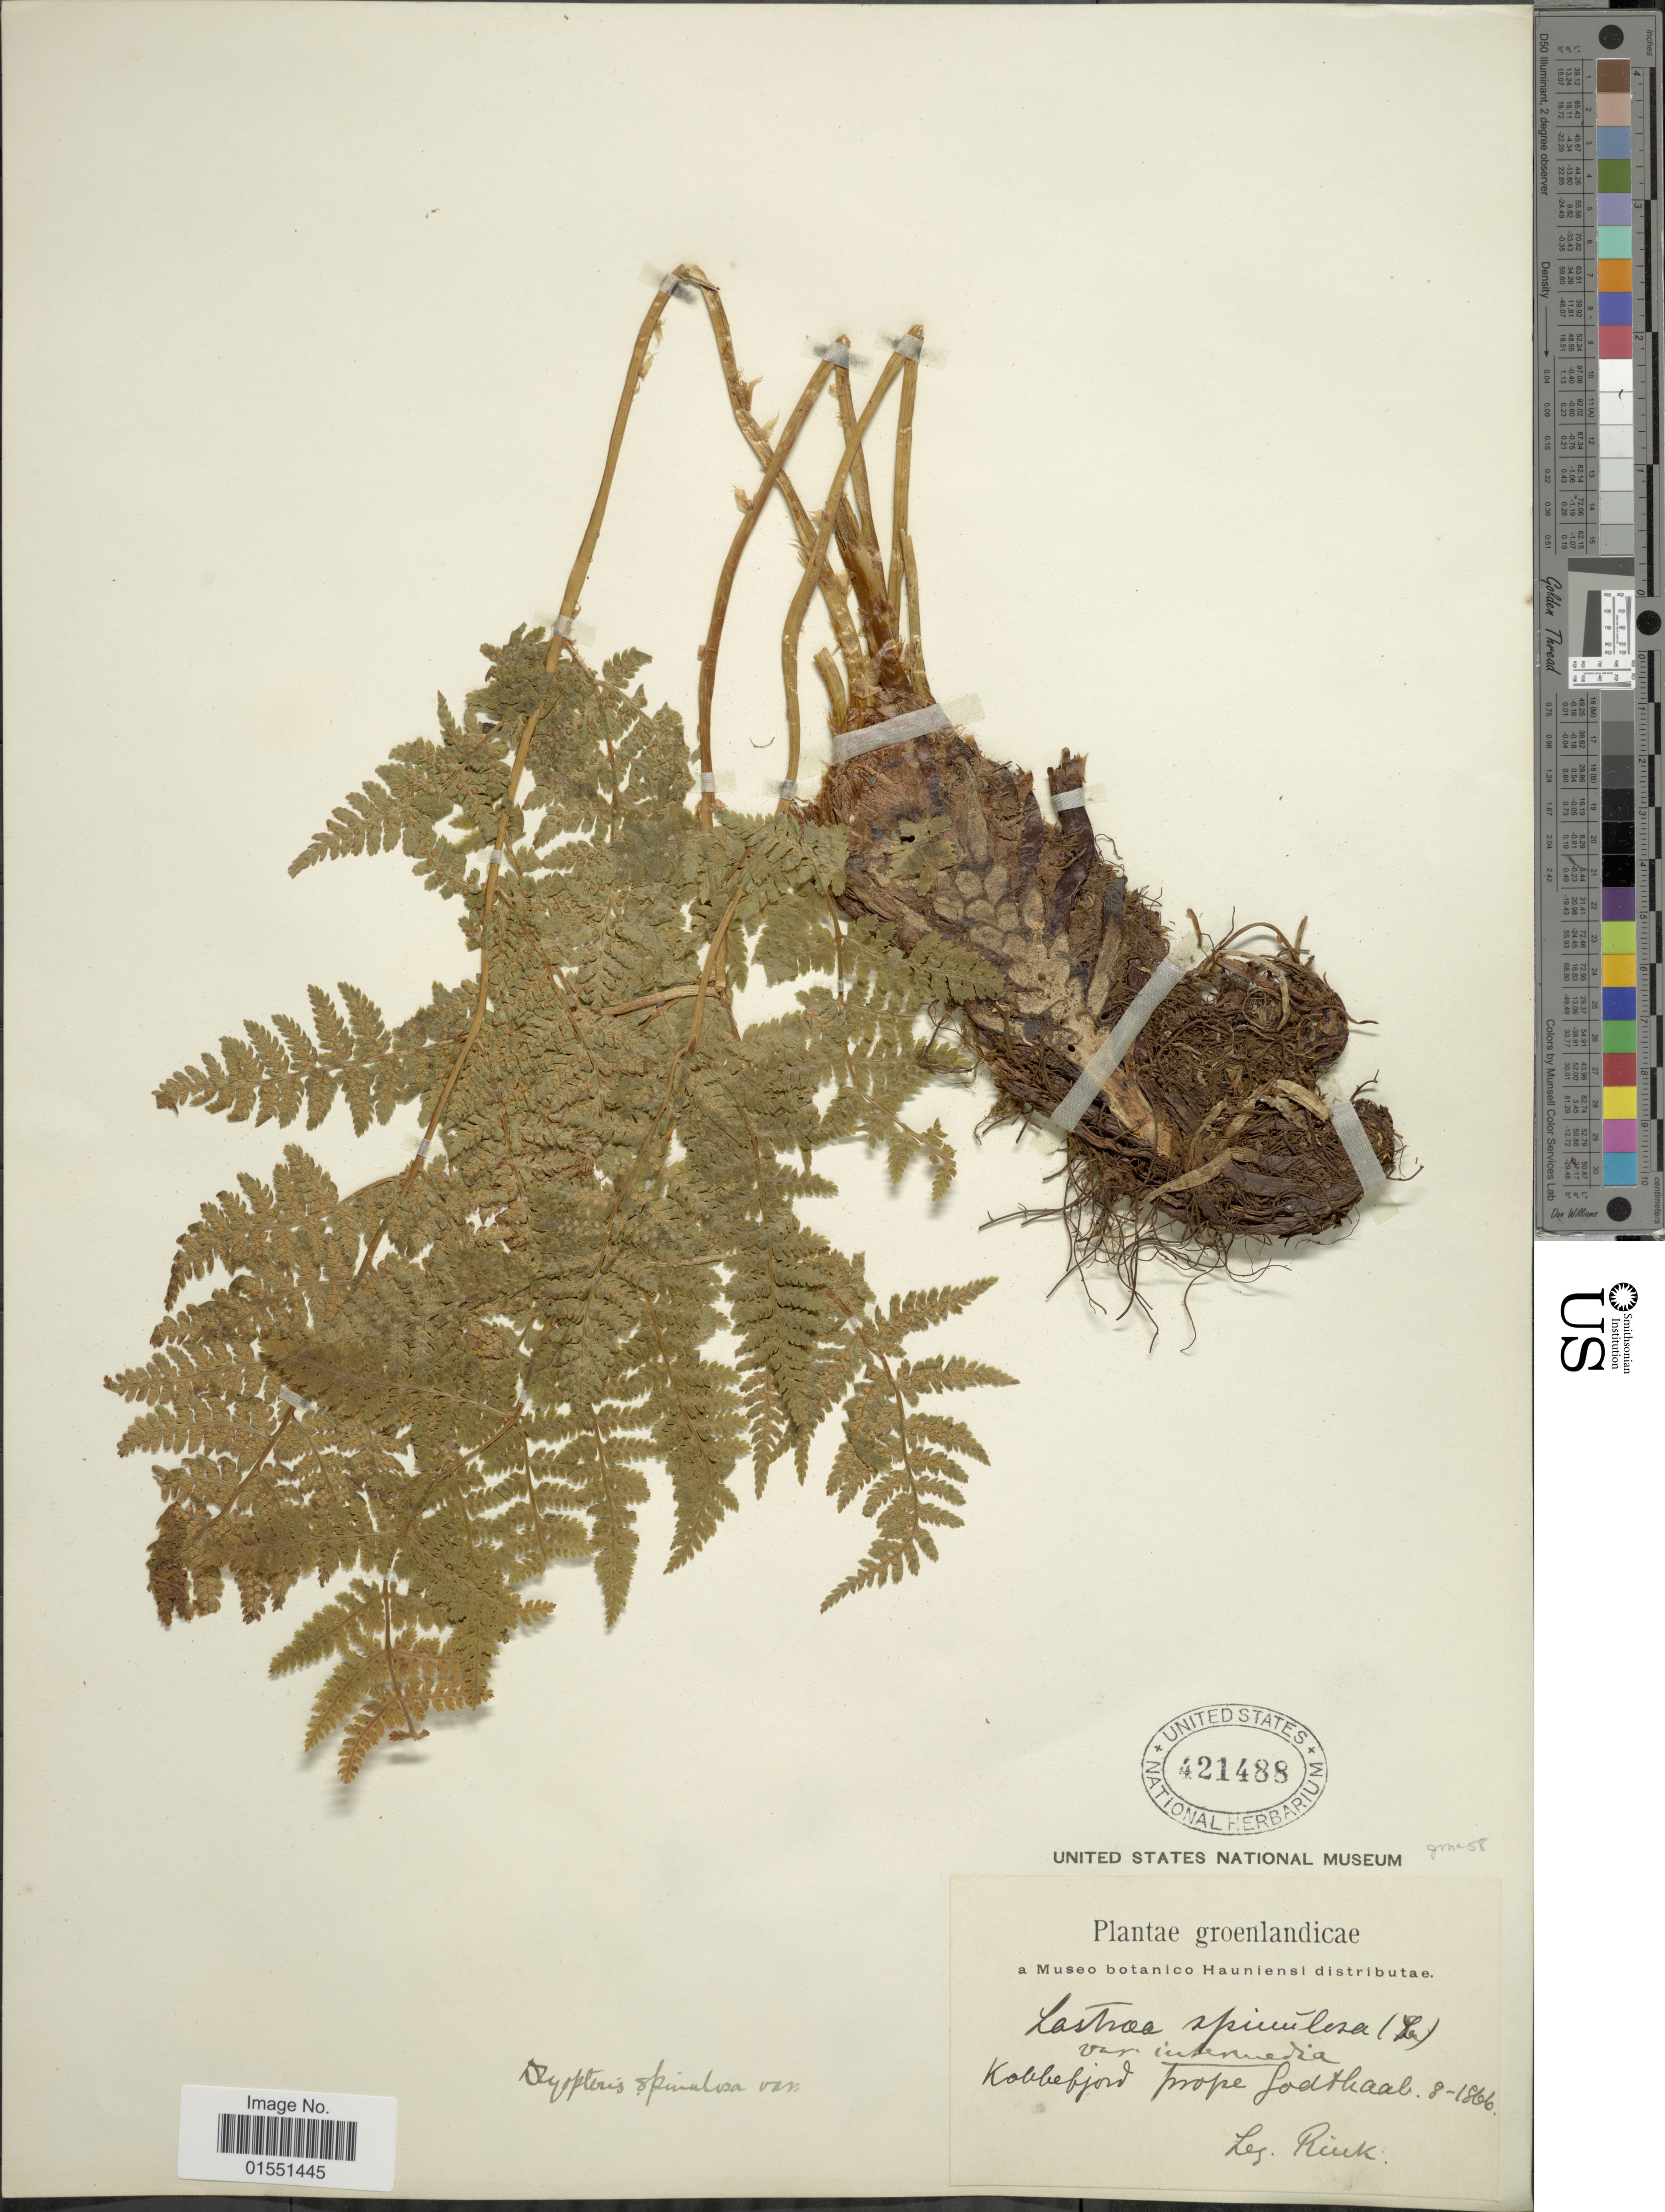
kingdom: Plantae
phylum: Tracheophyta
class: Polypodiopsida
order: Polypodiales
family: Dryopteridaceae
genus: Dryopteris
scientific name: Dryopteris intermedia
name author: (Muhl.) A. Gray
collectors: Rink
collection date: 1866-08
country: Greenland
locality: Kobbefjord prope Godthaab.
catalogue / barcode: US 4214488